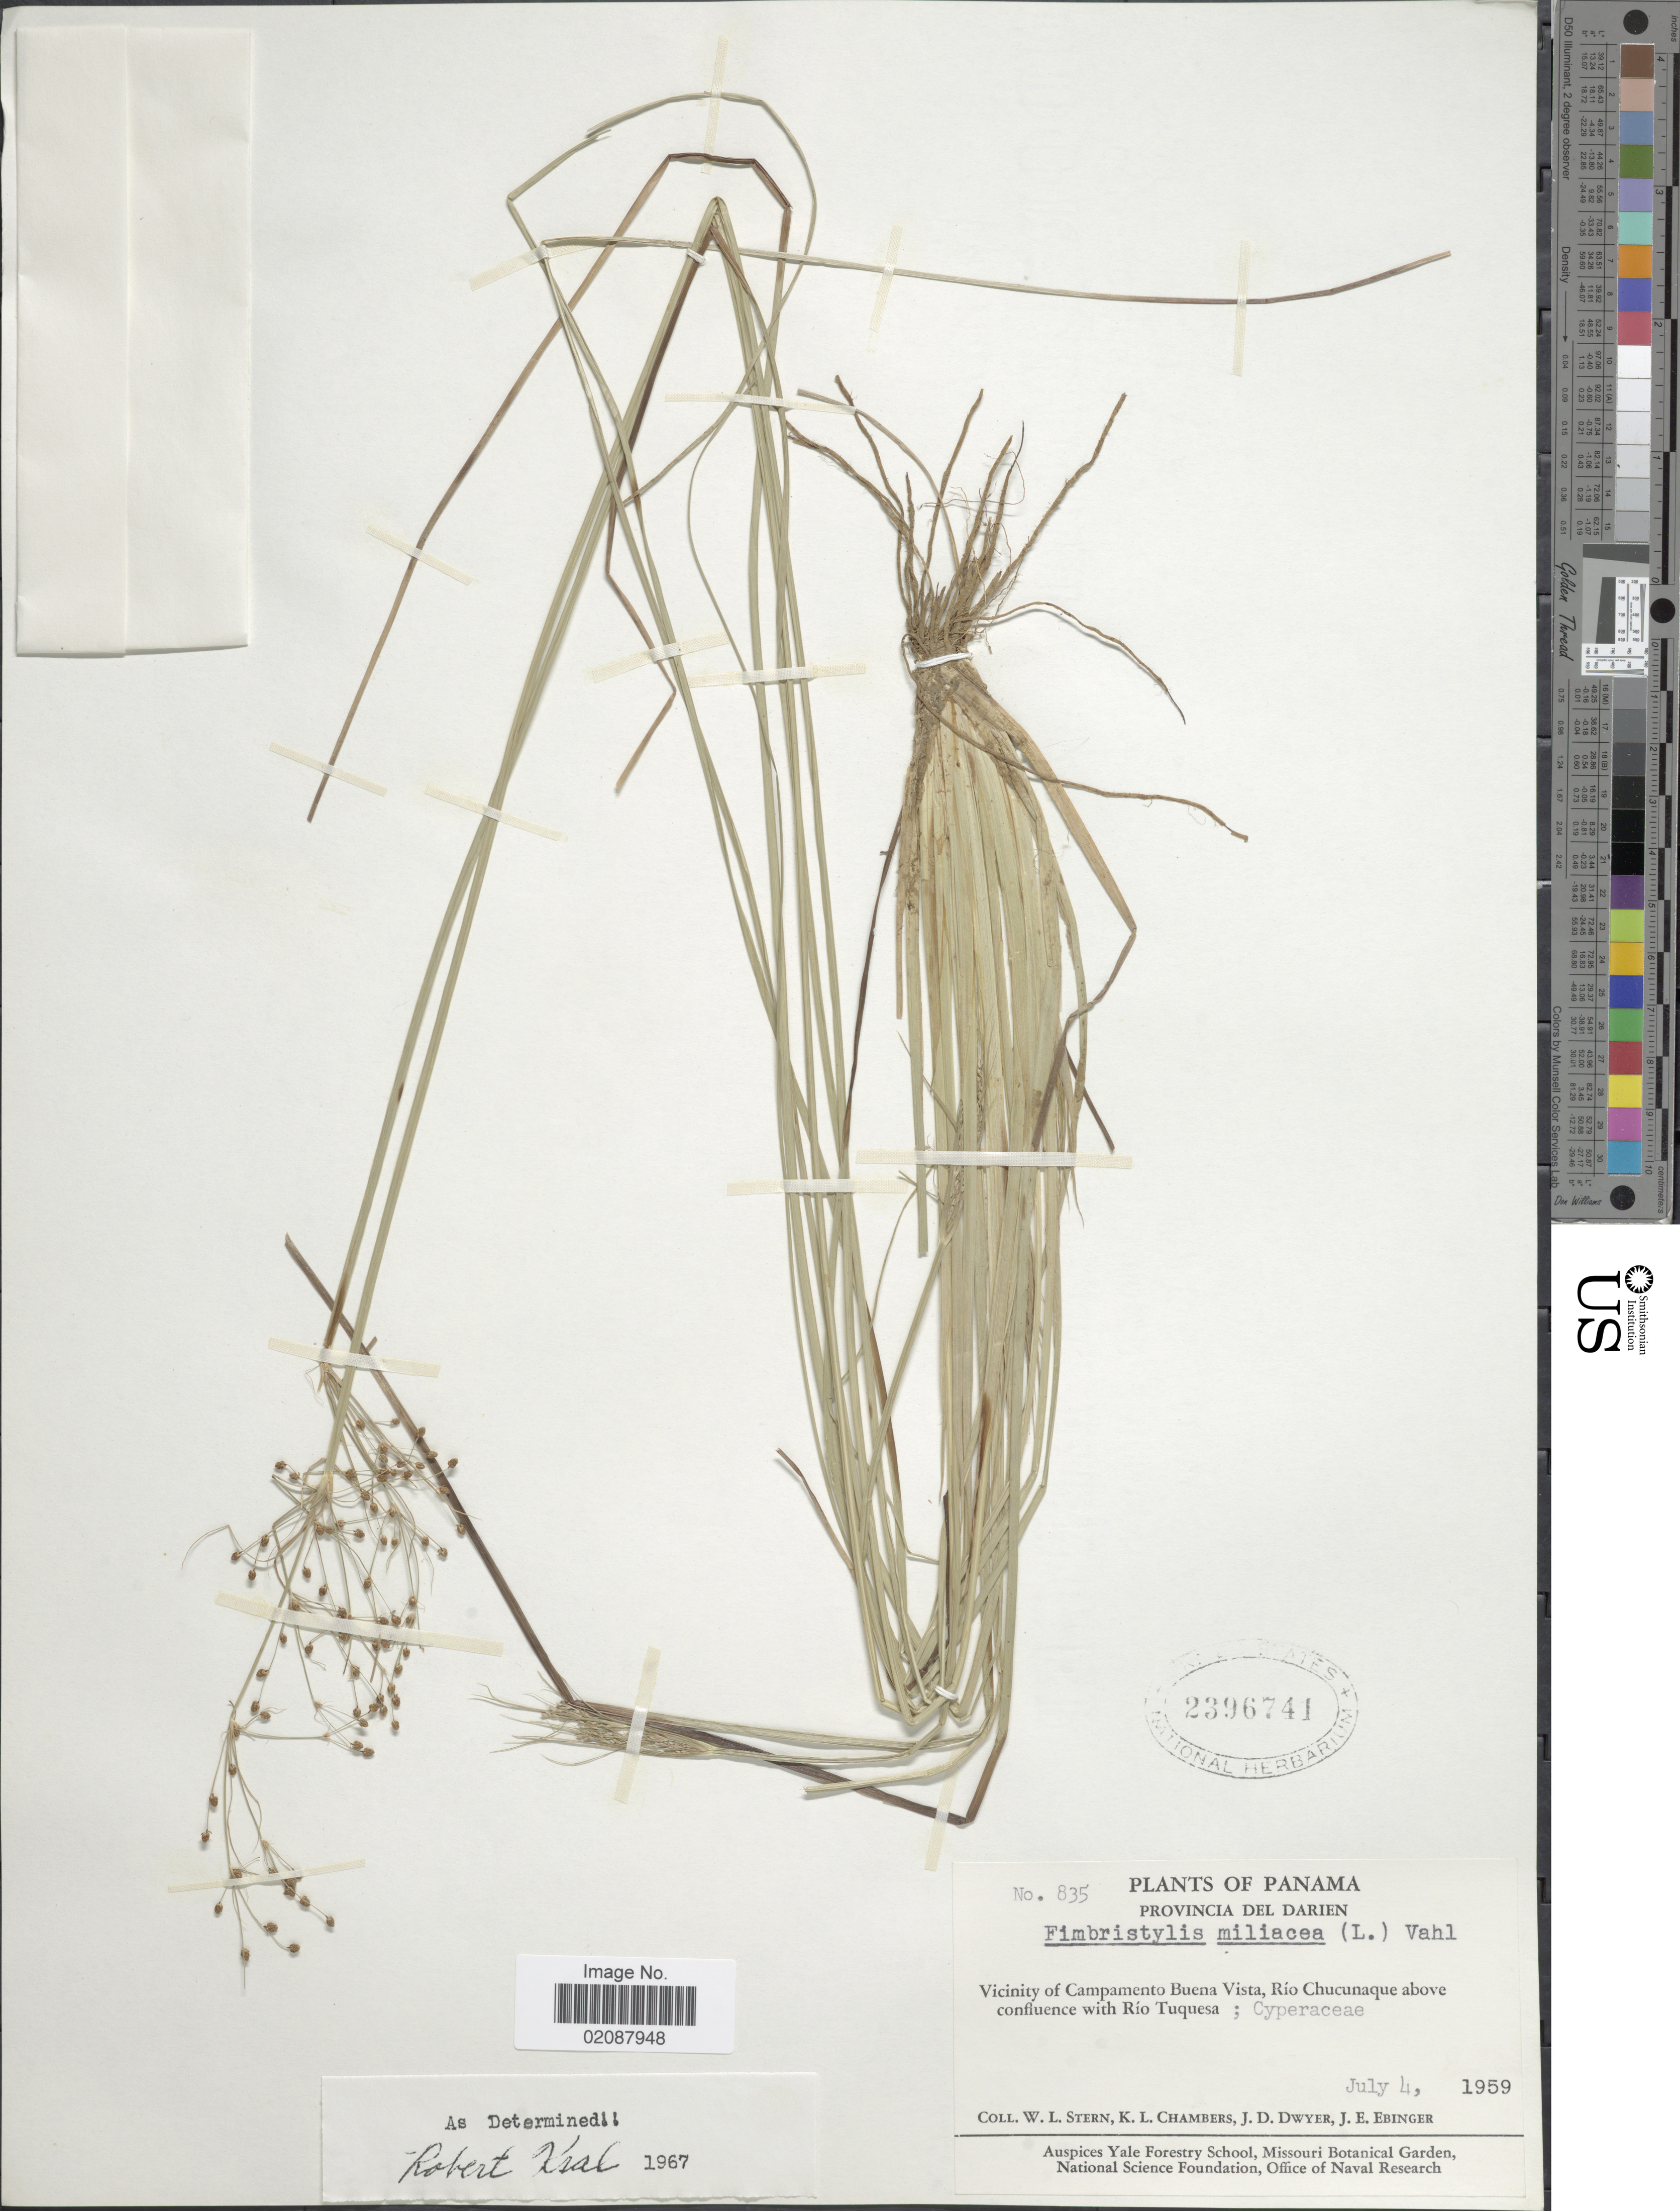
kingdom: Plantae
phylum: Tracheophyta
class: Liliopsida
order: Poales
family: Cyperaceae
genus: Fimbristylis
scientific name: Fimbristylis littoralis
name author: Gaudich.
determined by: Strong, M. T., (US), Smithsonian Institution - National Museum of Natural History (UNITED STATES)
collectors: W. L. Stern, K. Chambers, J. D. Dwyer & J. Ebinger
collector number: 835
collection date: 1959-07-04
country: Panama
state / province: Darién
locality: Provincia del Darien. Vicinity of Campamento Buena Vista, Rio Chucunaque above confluence with Rio Tuquesa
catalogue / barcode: US 2396741